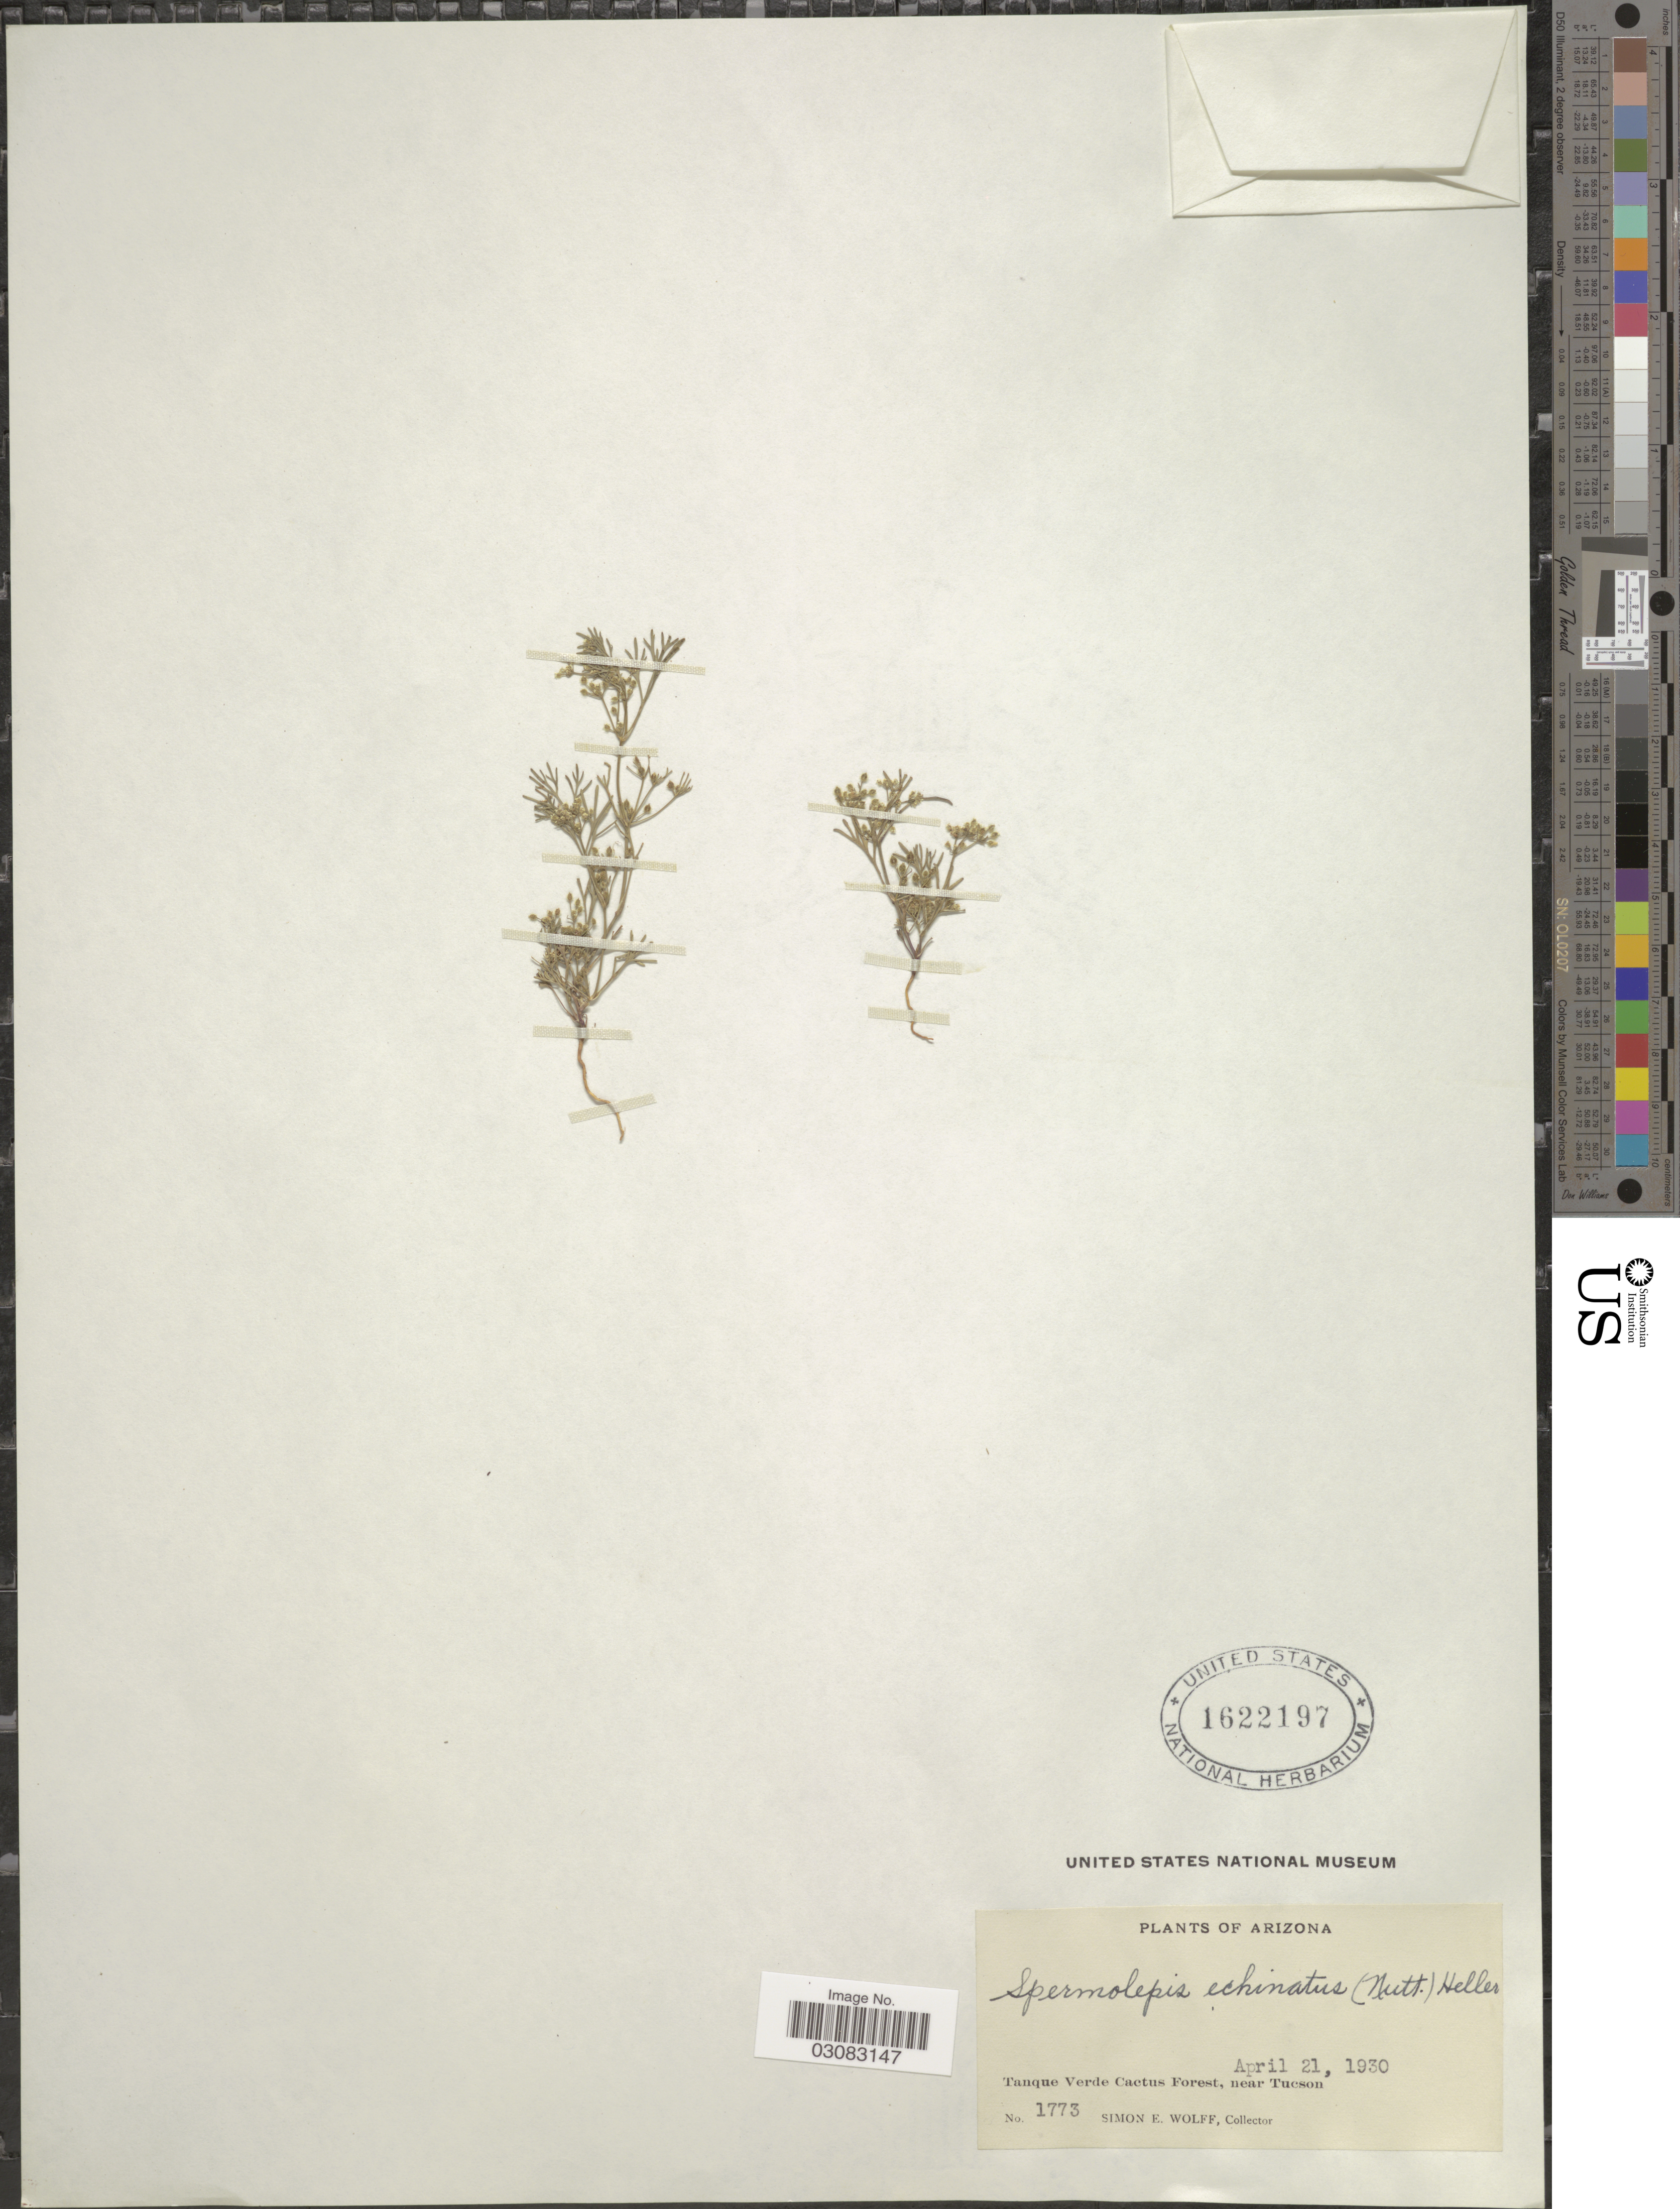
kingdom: Plantae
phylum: Tracheophyta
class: Magnoliopsida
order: Apiales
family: Apiaceae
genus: Spermolepis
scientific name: Spermolepis echinata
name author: (Nutt. ex DC.) A. Heller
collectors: S. E. Wolff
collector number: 1773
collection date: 1930-04-21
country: United States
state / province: Arizona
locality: Tanque Verde Cactus Forest, near Tucson.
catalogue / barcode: US 1622197